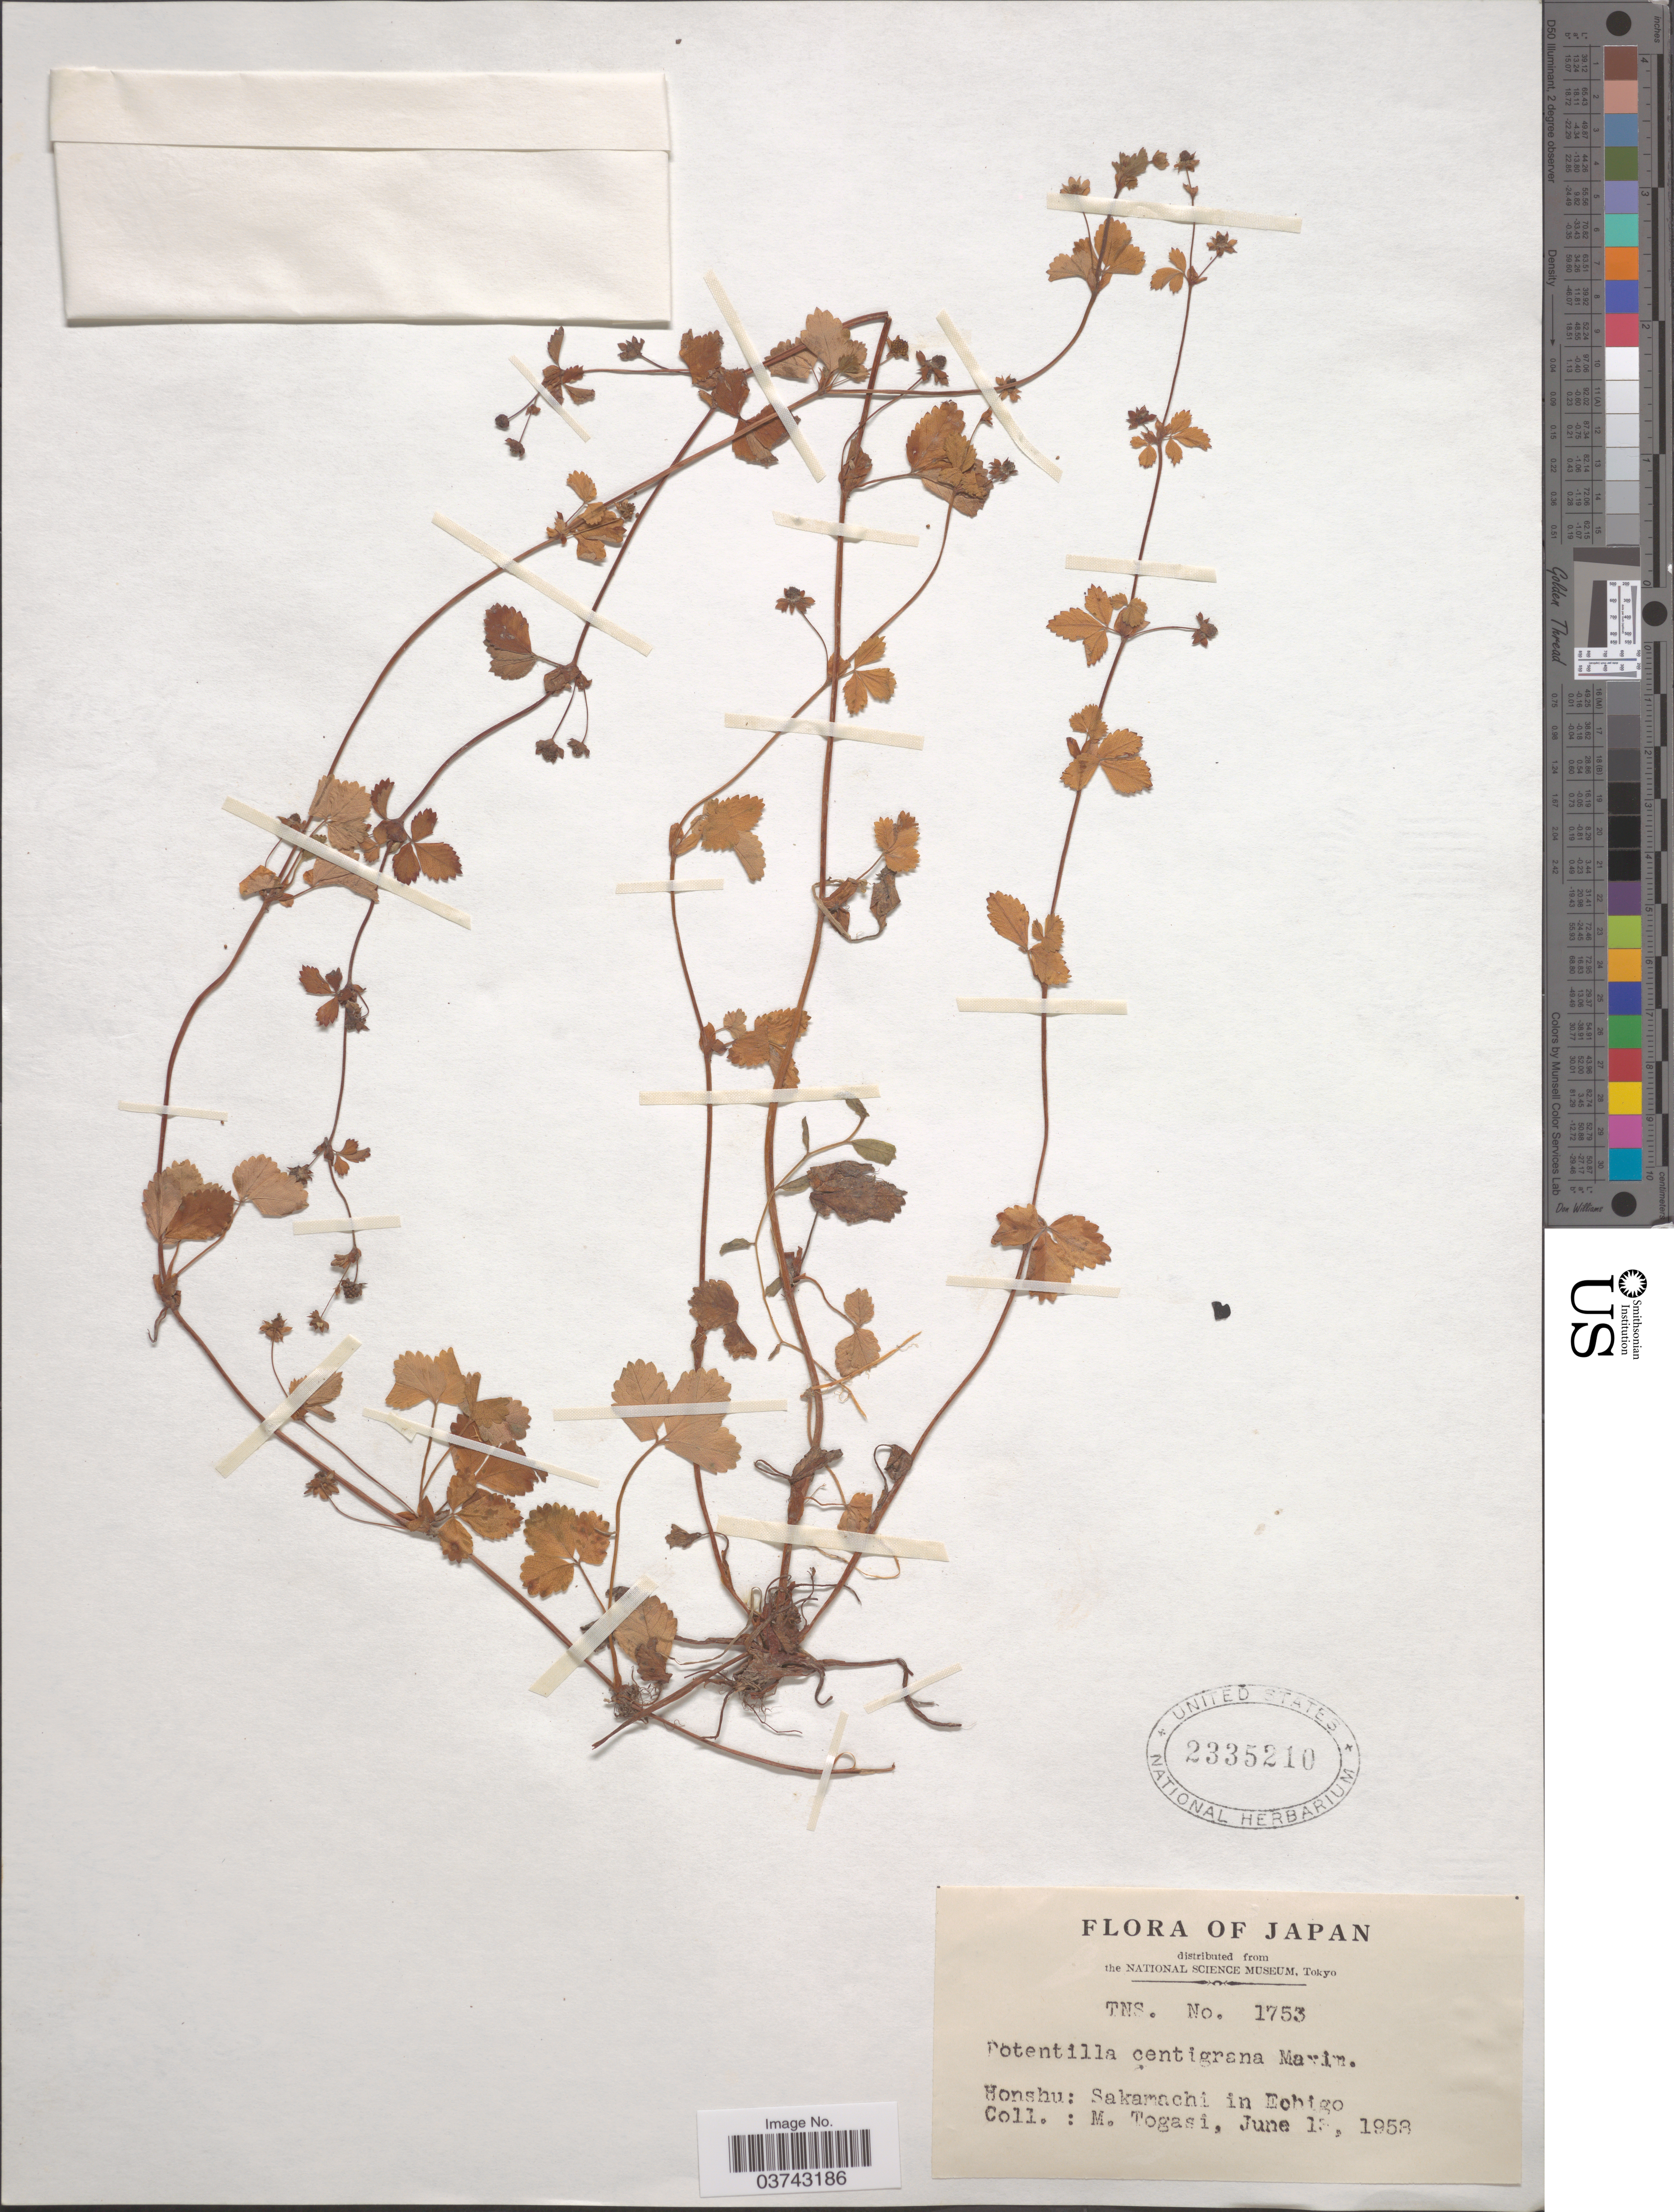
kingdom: Plantae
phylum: Tracheophyta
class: Magnoliopsida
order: Rosales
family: Rosaceae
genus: Potentilla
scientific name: Potentilla centigrana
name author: Maxim.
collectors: M. Togasi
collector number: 1753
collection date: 1958-06-13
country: Japan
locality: Honshu: Sakamachi in Echigo.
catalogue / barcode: US 2335210